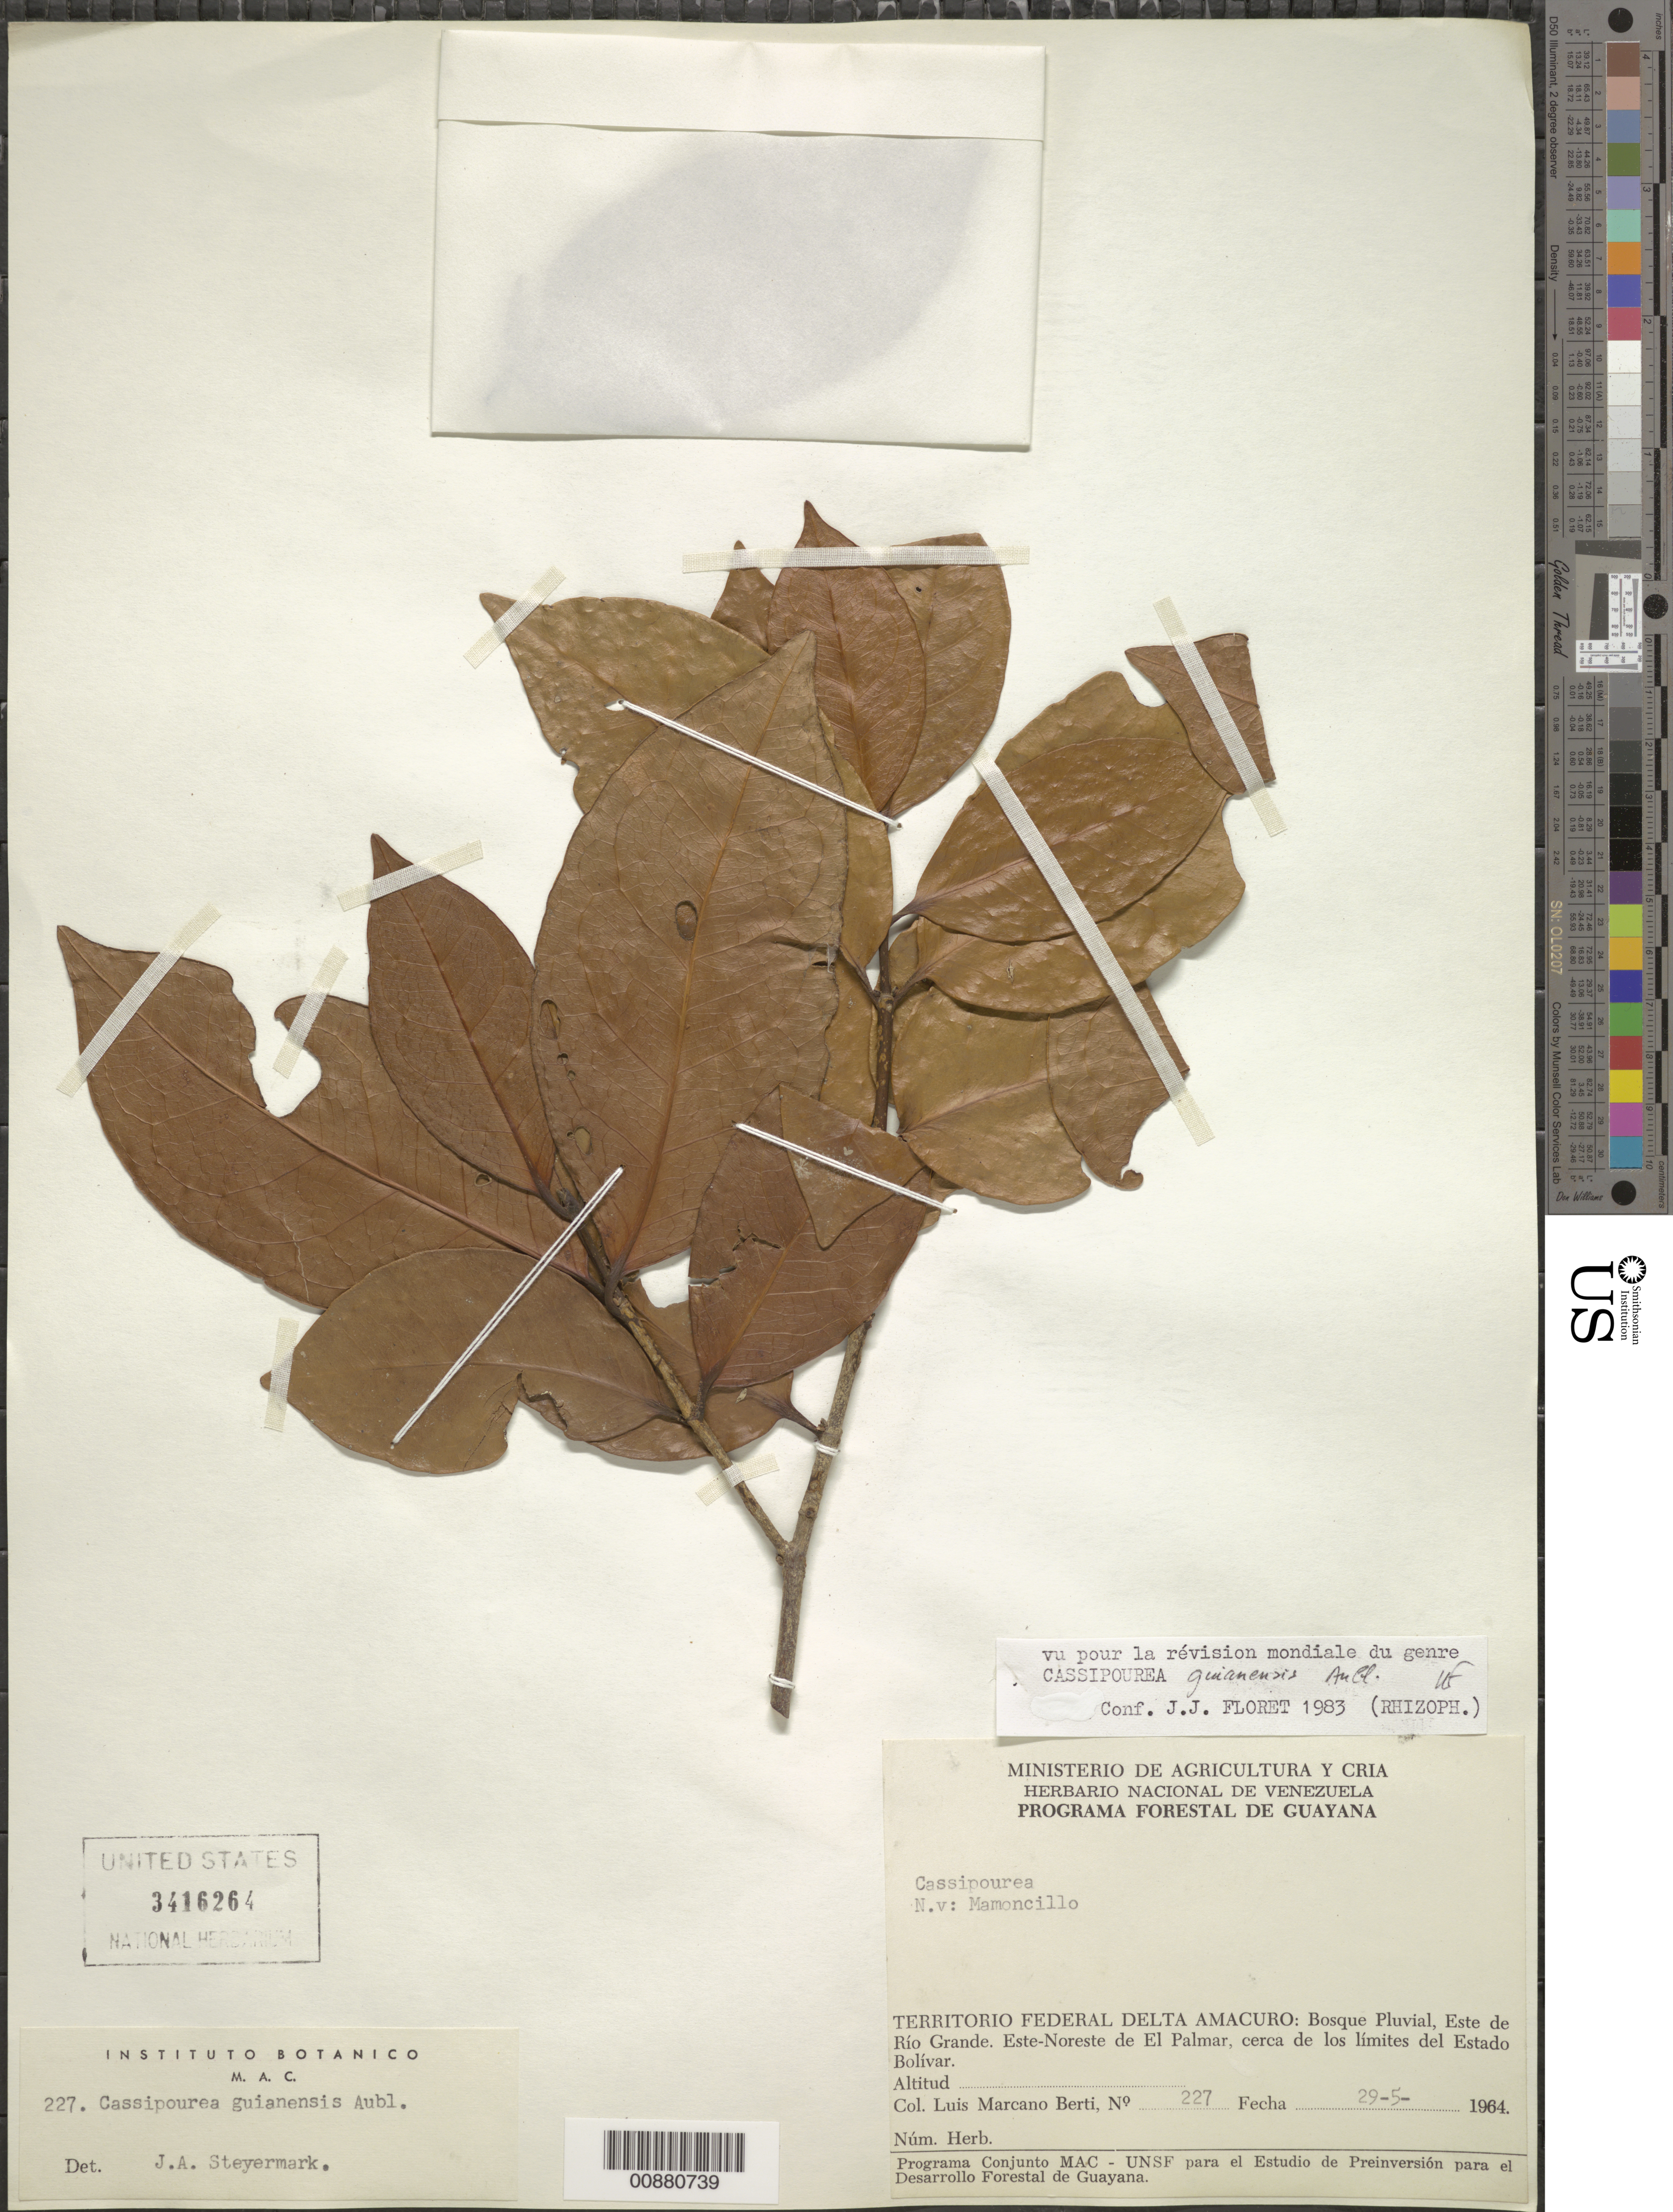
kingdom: Plantae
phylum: Tracheophyta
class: Magnoliopsida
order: Malpighiales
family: Rhizophoraceae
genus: Cassipourea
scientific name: Cassipourea guianensis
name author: Aubl.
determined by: Floret, J. J.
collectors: L. Marcano-Berti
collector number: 227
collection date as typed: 29-May-64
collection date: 1964-05-29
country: Venezuela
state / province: Delta Amacuro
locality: Este de Río Grande, ENE de El Palmar, cerca de los limites del Estado Bolívar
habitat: Bosque pluvial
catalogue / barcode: US 3416264